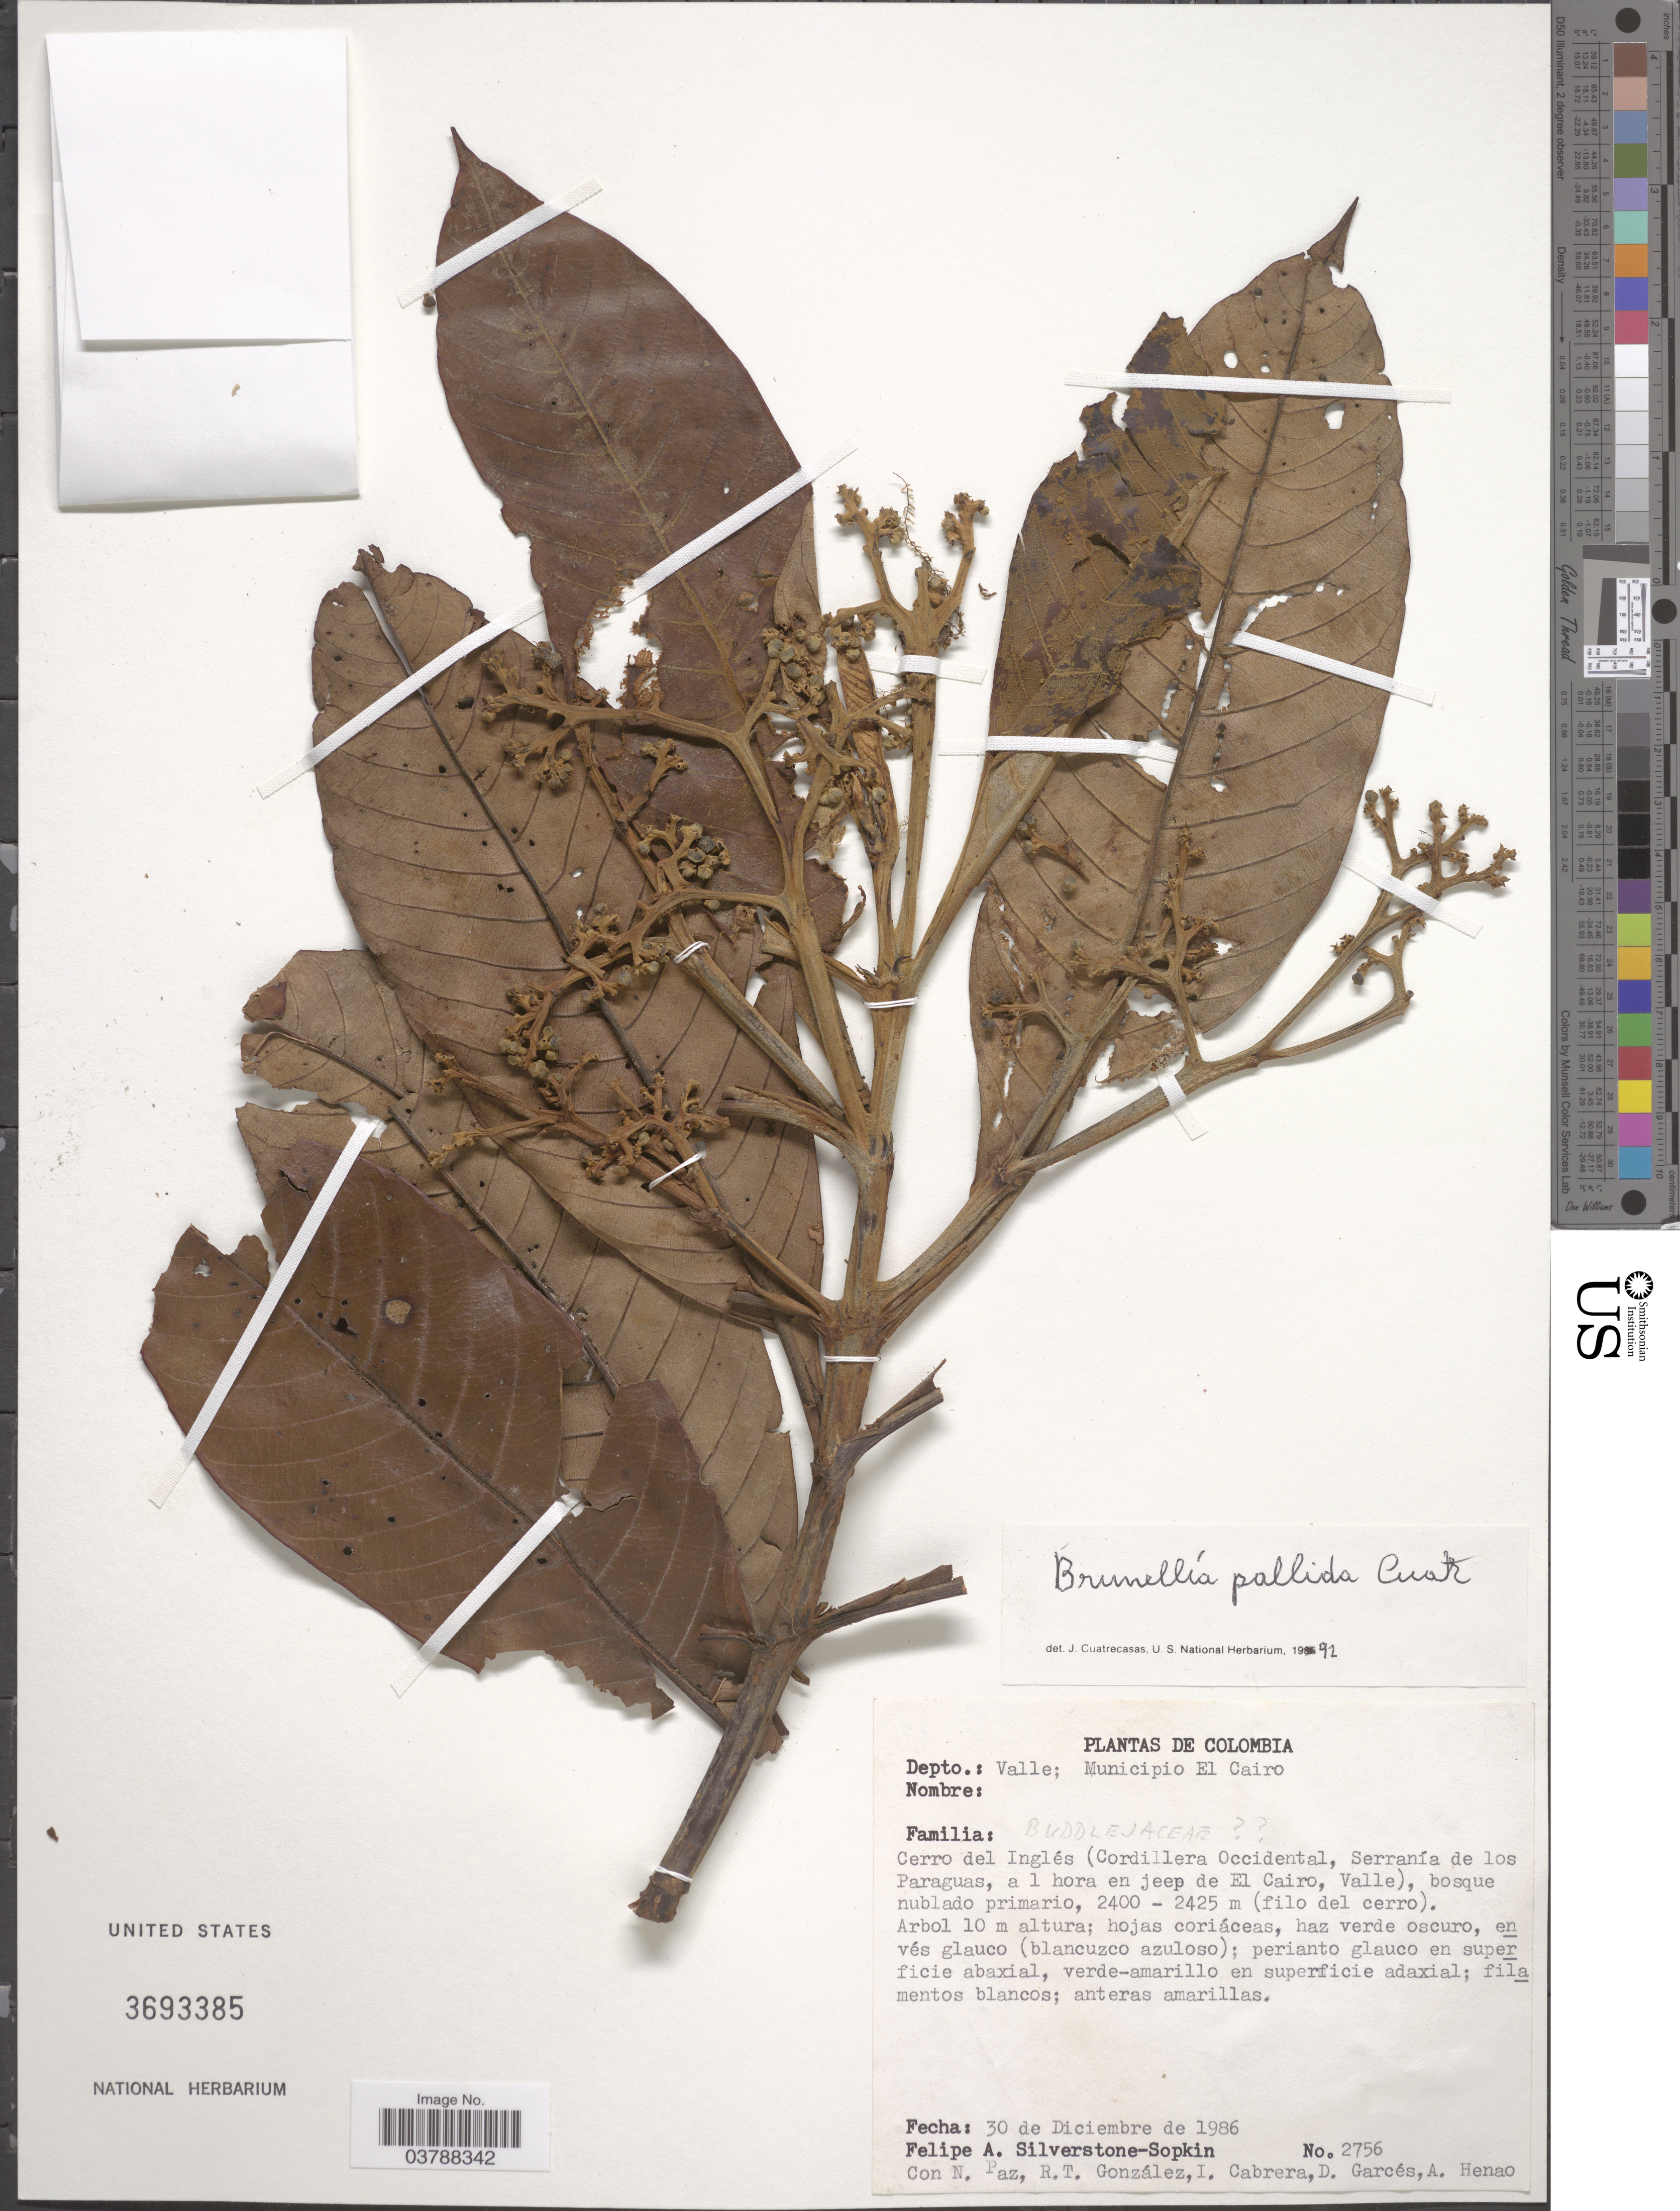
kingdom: Plantae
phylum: Tracheophyta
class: Magnoliopsida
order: Oxalidales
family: Brunelliaceae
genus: Brunellia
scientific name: Brunellia pallida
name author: Cuatrec.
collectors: F. Silverstone-Sopkin, N. Paz, R. Gonzalez, I. Cabrera & et al.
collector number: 2756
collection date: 1986-12-30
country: Colombia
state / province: Valle del Cauca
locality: Depto.: Valle; Municipio El Cairo. Cerro del Inglés (Cordillera Occidental, Serranía de los Paraguas, a 1 hora en jeep de El Cairo, Valle).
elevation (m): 2400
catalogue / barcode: US 3693385